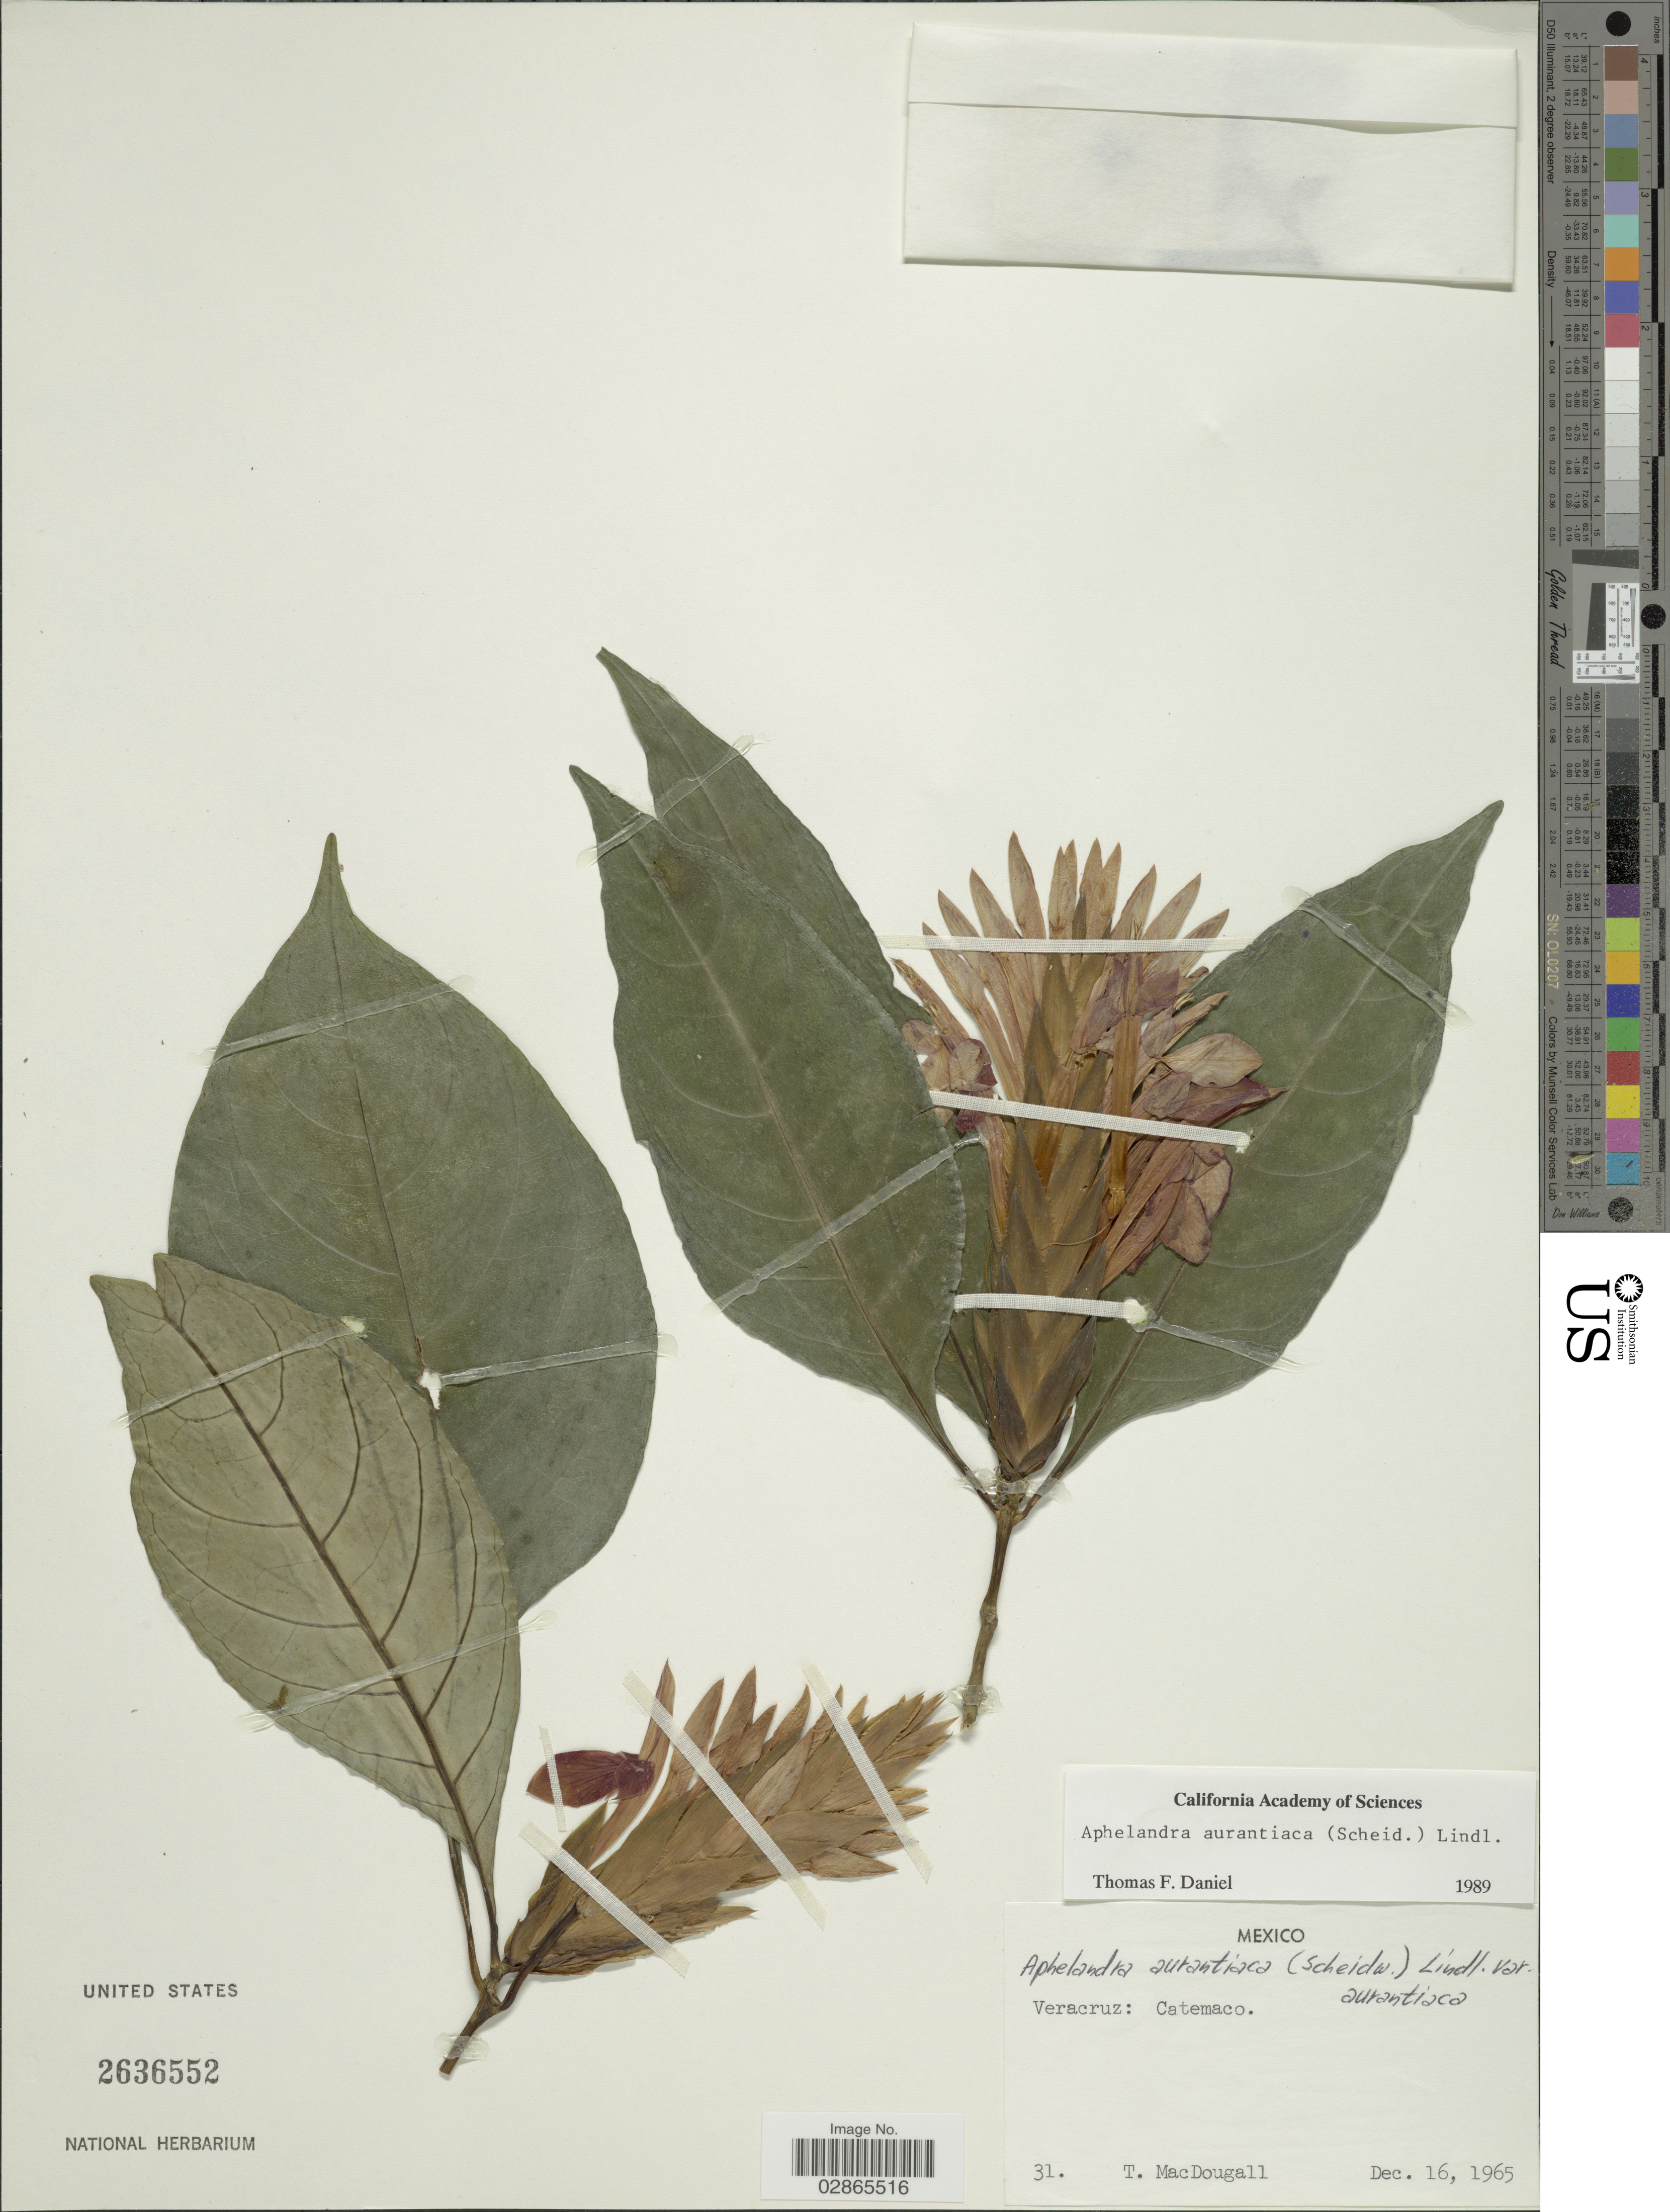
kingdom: Plantae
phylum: Tracheophyta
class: Magnoliopsida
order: Lamiales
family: Acanthaceae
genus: Aphelandra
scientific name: Aphelandra aurantiaca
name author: (Scheidw.) Lindl.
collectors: T. B. MacDougall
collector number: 31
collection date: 1965-12-16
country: Mexico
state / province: Veracruz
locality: Veracruz: Catemaco.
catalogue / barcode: US 2636552